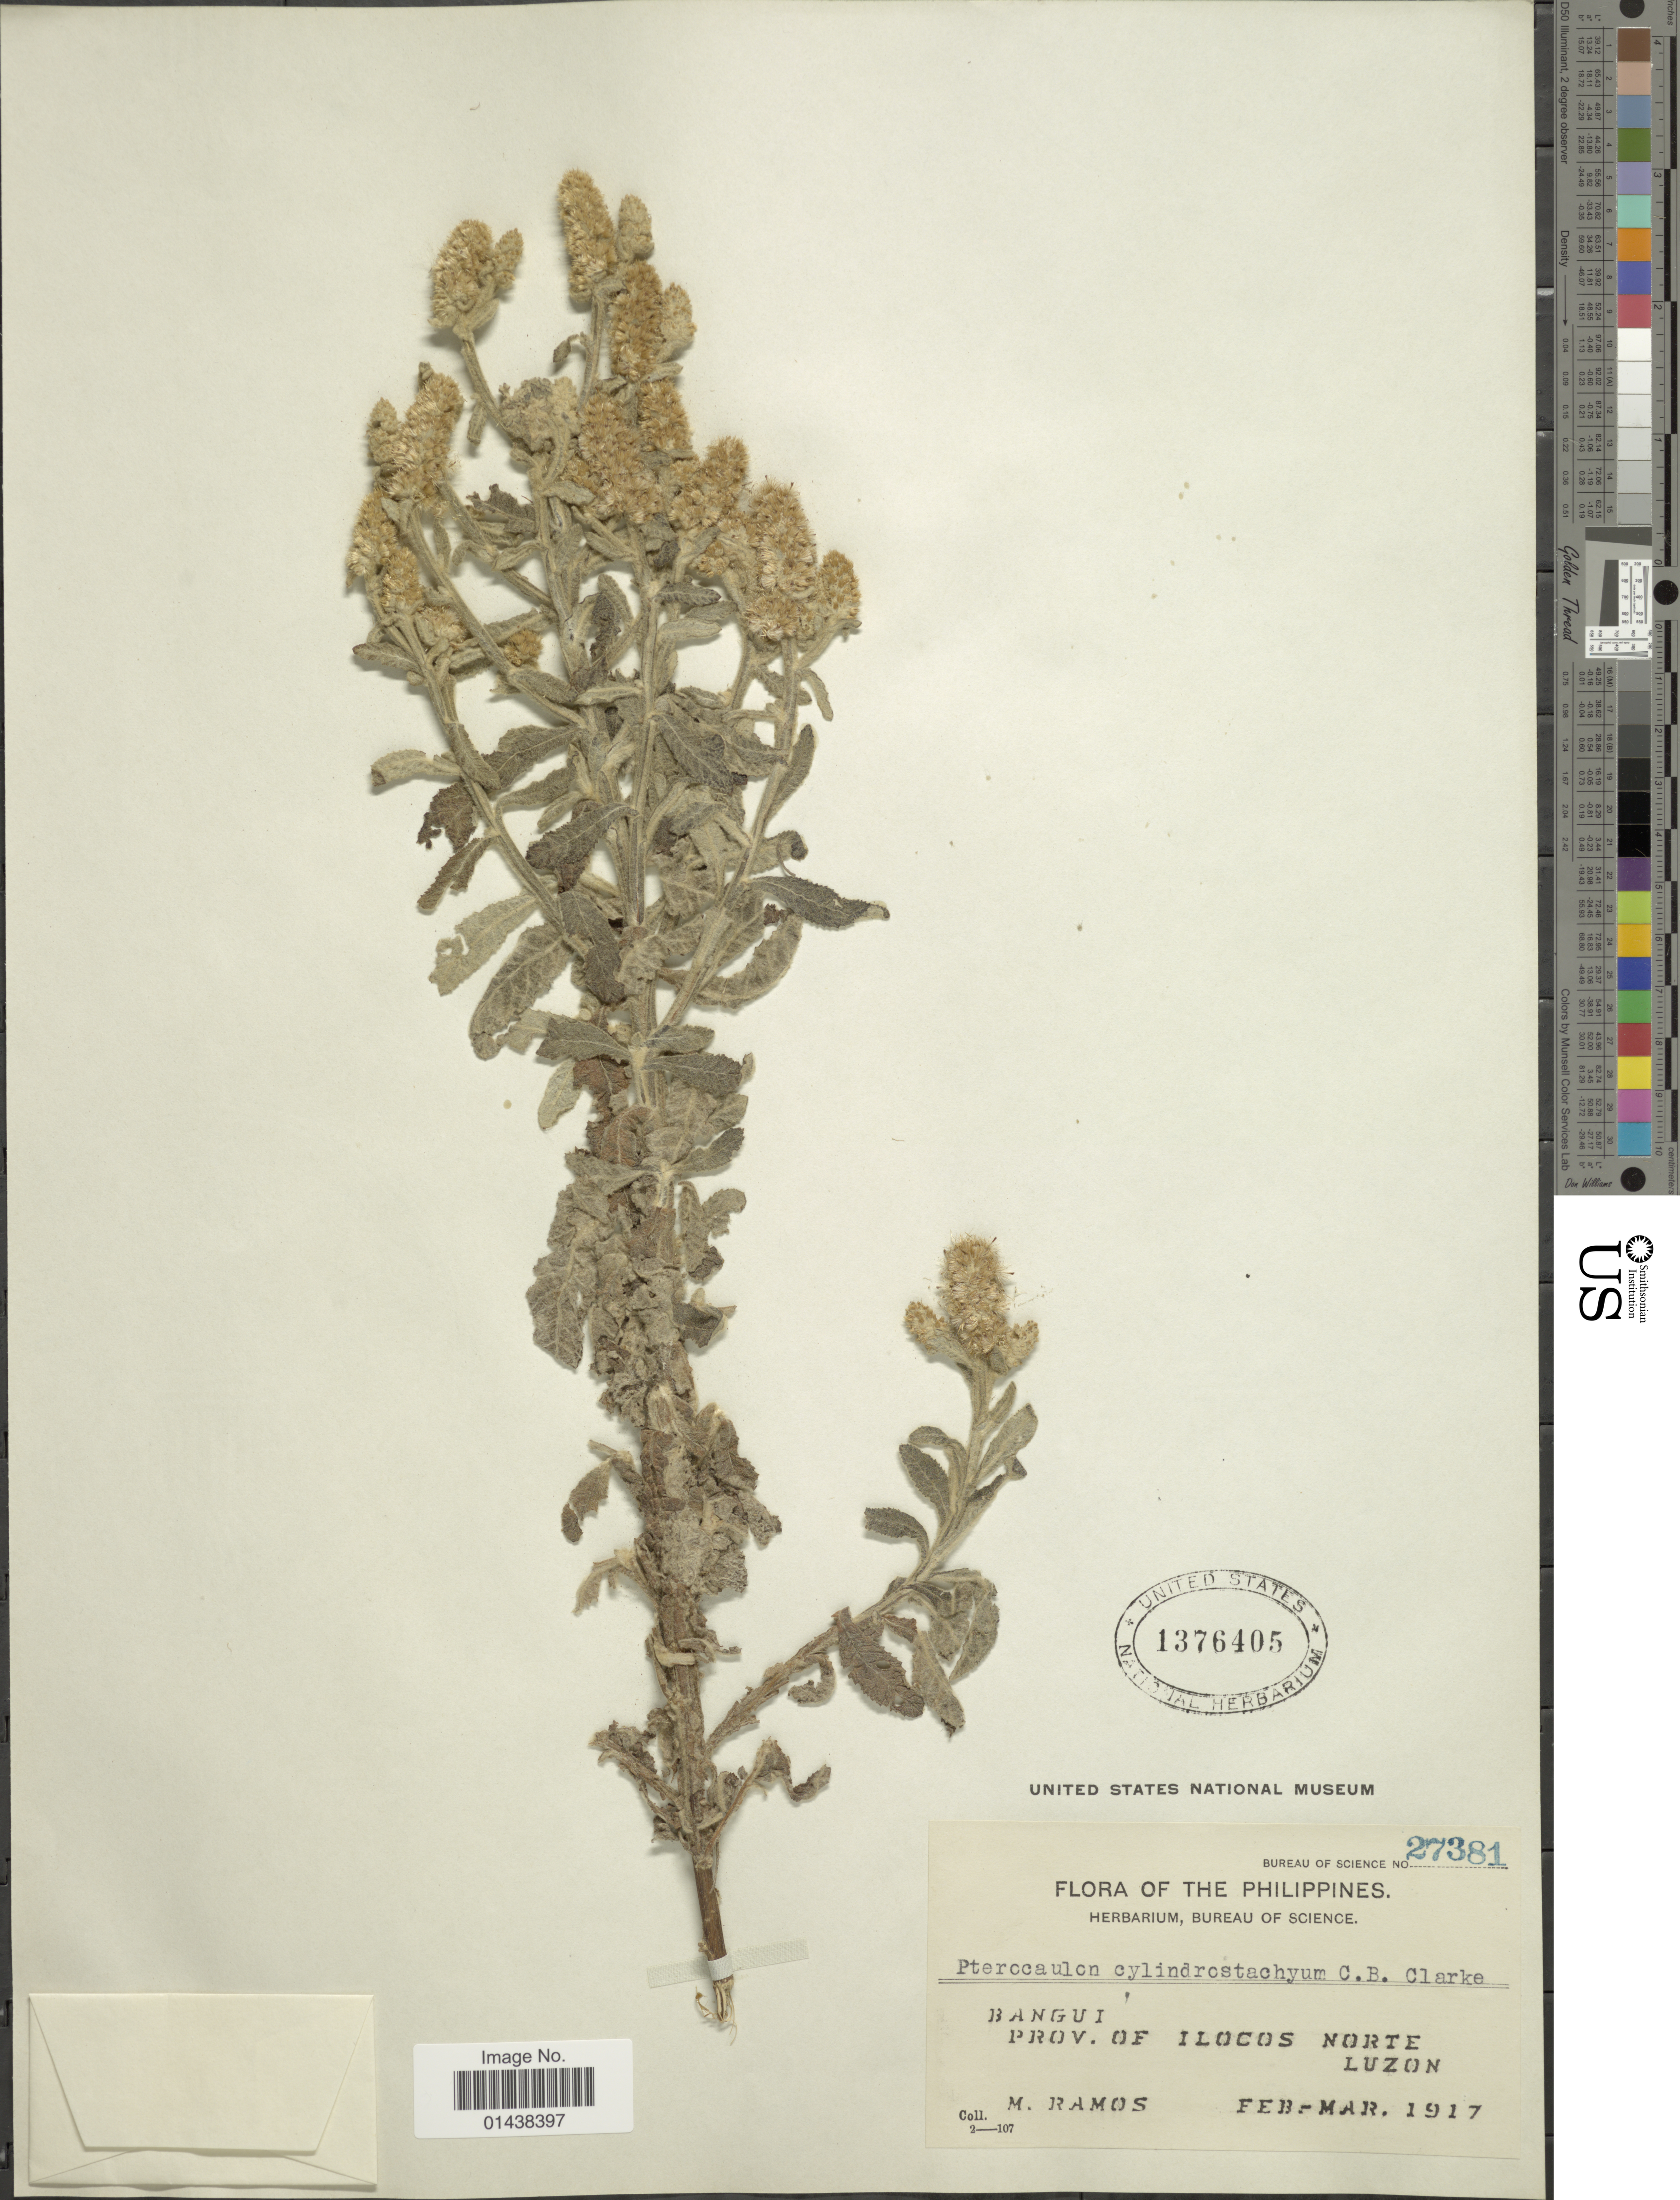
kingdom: Plantae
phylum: Tracheophyta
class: Magnoliopsida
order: Asterales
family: Asteraceae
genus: Pterocaulon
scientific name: Pterocaulon cylindrostachyum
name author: C.B. Clarke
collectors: M. Ramos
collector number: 27381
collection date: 1917-02/1917-03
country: Philippines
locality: Bangui, Prov. of Ilocos Norte Luzon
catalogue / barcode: US 1376405